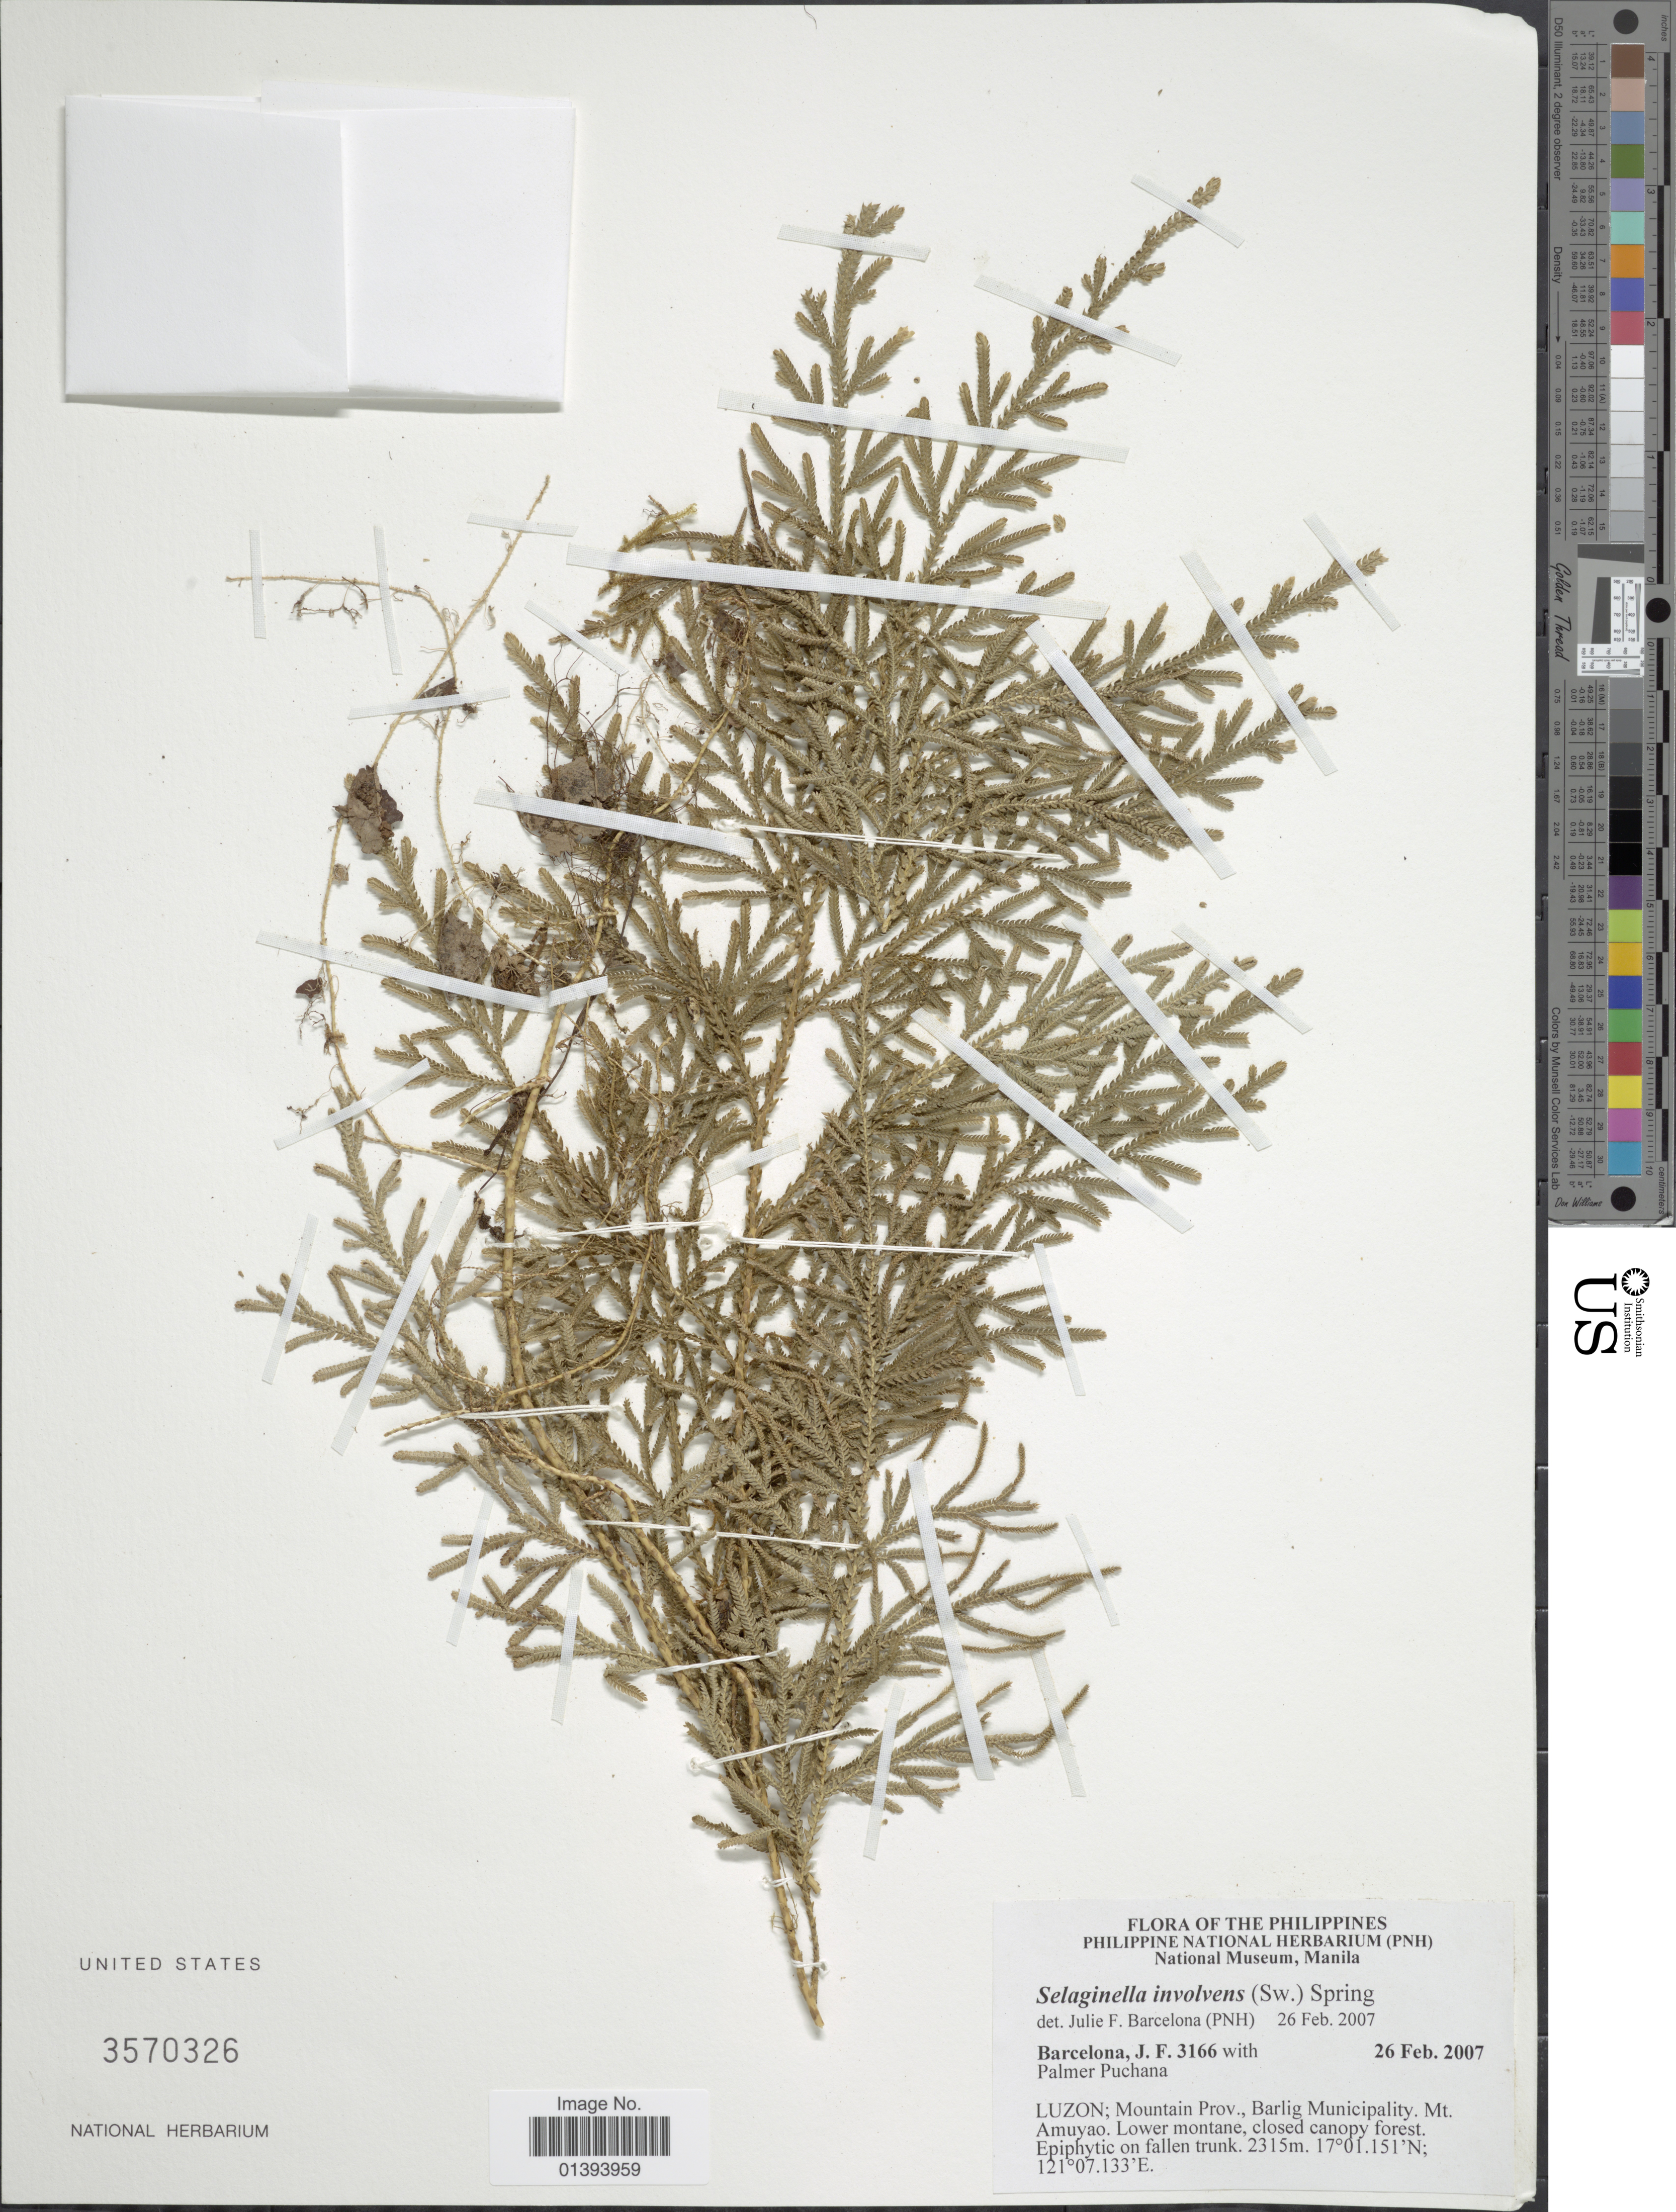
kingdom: Plantae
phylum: Tracheophyta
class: Lycopodiopsida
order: Selaginellales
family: Selaginellaceae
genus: Selaginella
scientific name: Selaginella involvens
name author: (Sw.) Spring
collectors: J. F. Barcelona & P. Puchana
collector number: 3166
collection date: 2007-02-26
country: Philippines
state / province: Central Luzon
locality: Luzon; Mountain Prov., Barlig Municipality, Mt. Amuyao, lower montane, closed canopy forest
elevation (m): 2315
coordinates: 17 01.151 N, 121 07.133 E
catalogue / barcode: US 3570326